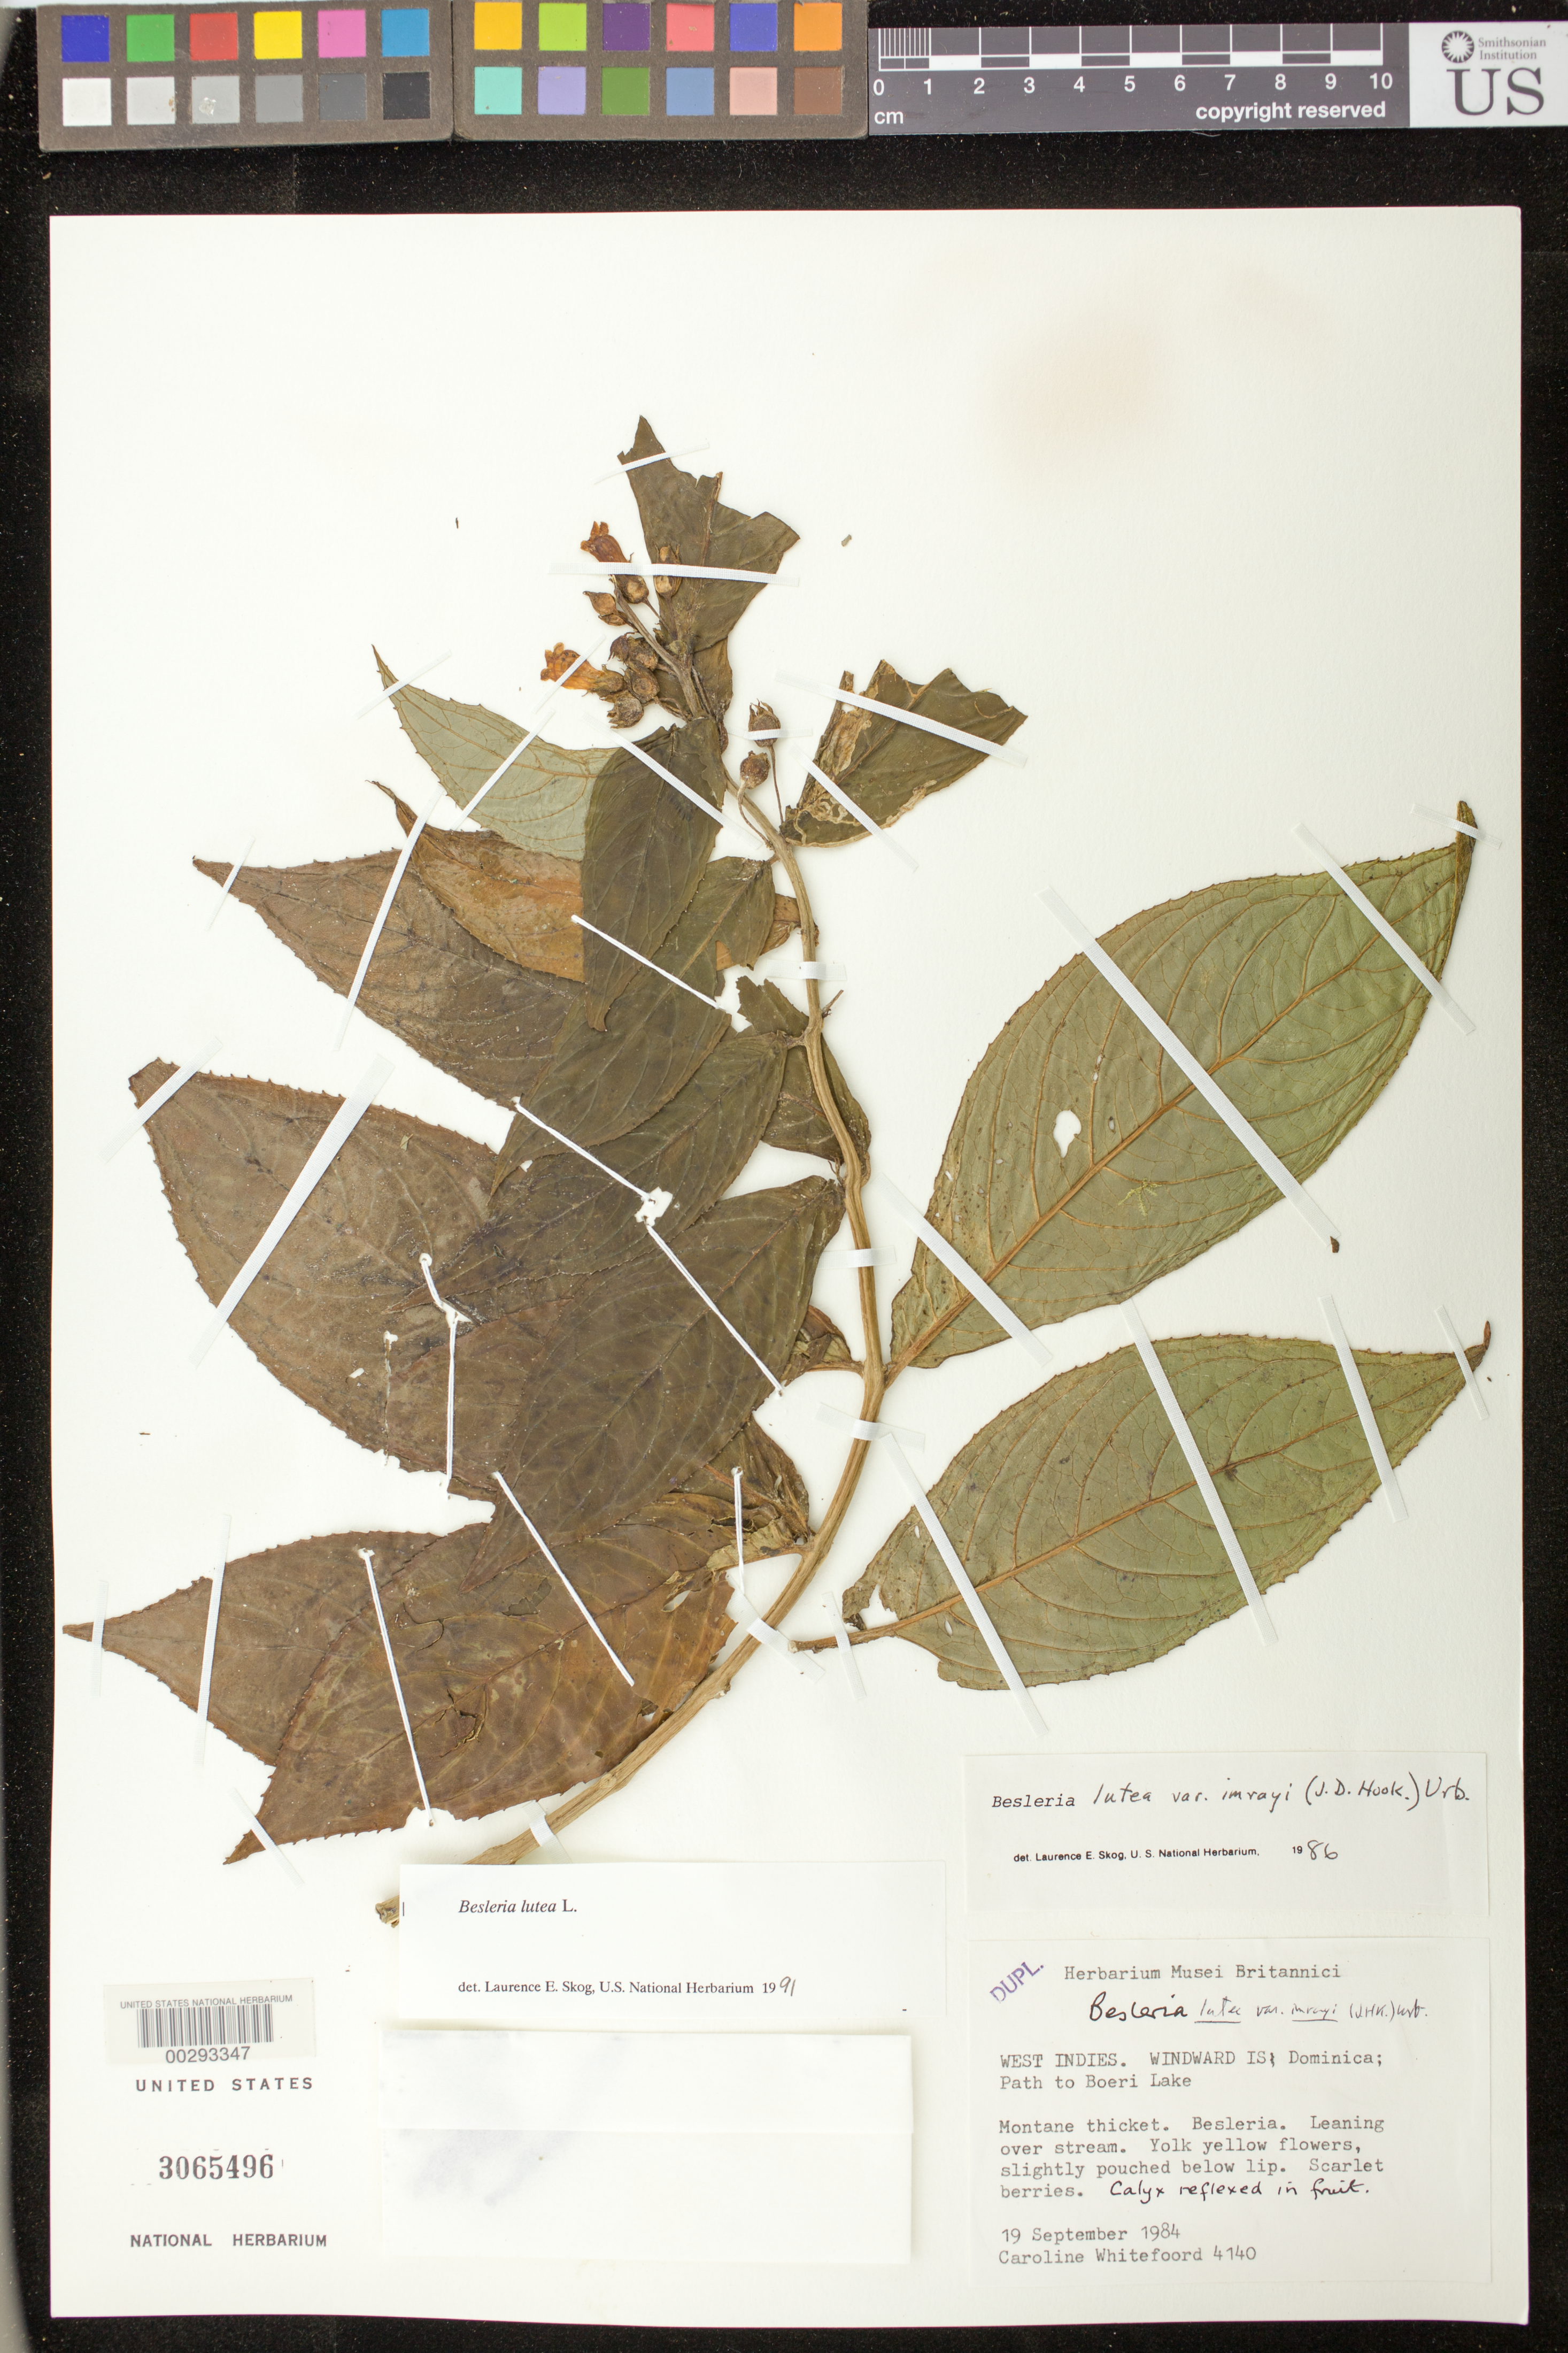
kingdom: Plantae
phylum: Tracheophyta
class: Magnoliopsida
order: Lamiales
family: Gesneriaceae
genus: Besleria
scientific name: Besleria lutea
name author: L.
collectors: C. Whitefoord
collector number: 4140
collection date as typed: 19 Sep 1984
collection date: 1984-09-19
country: Dominica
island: Dominica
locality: Path to Boeri Lake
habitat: Montane thicket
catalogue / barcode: US 3065496